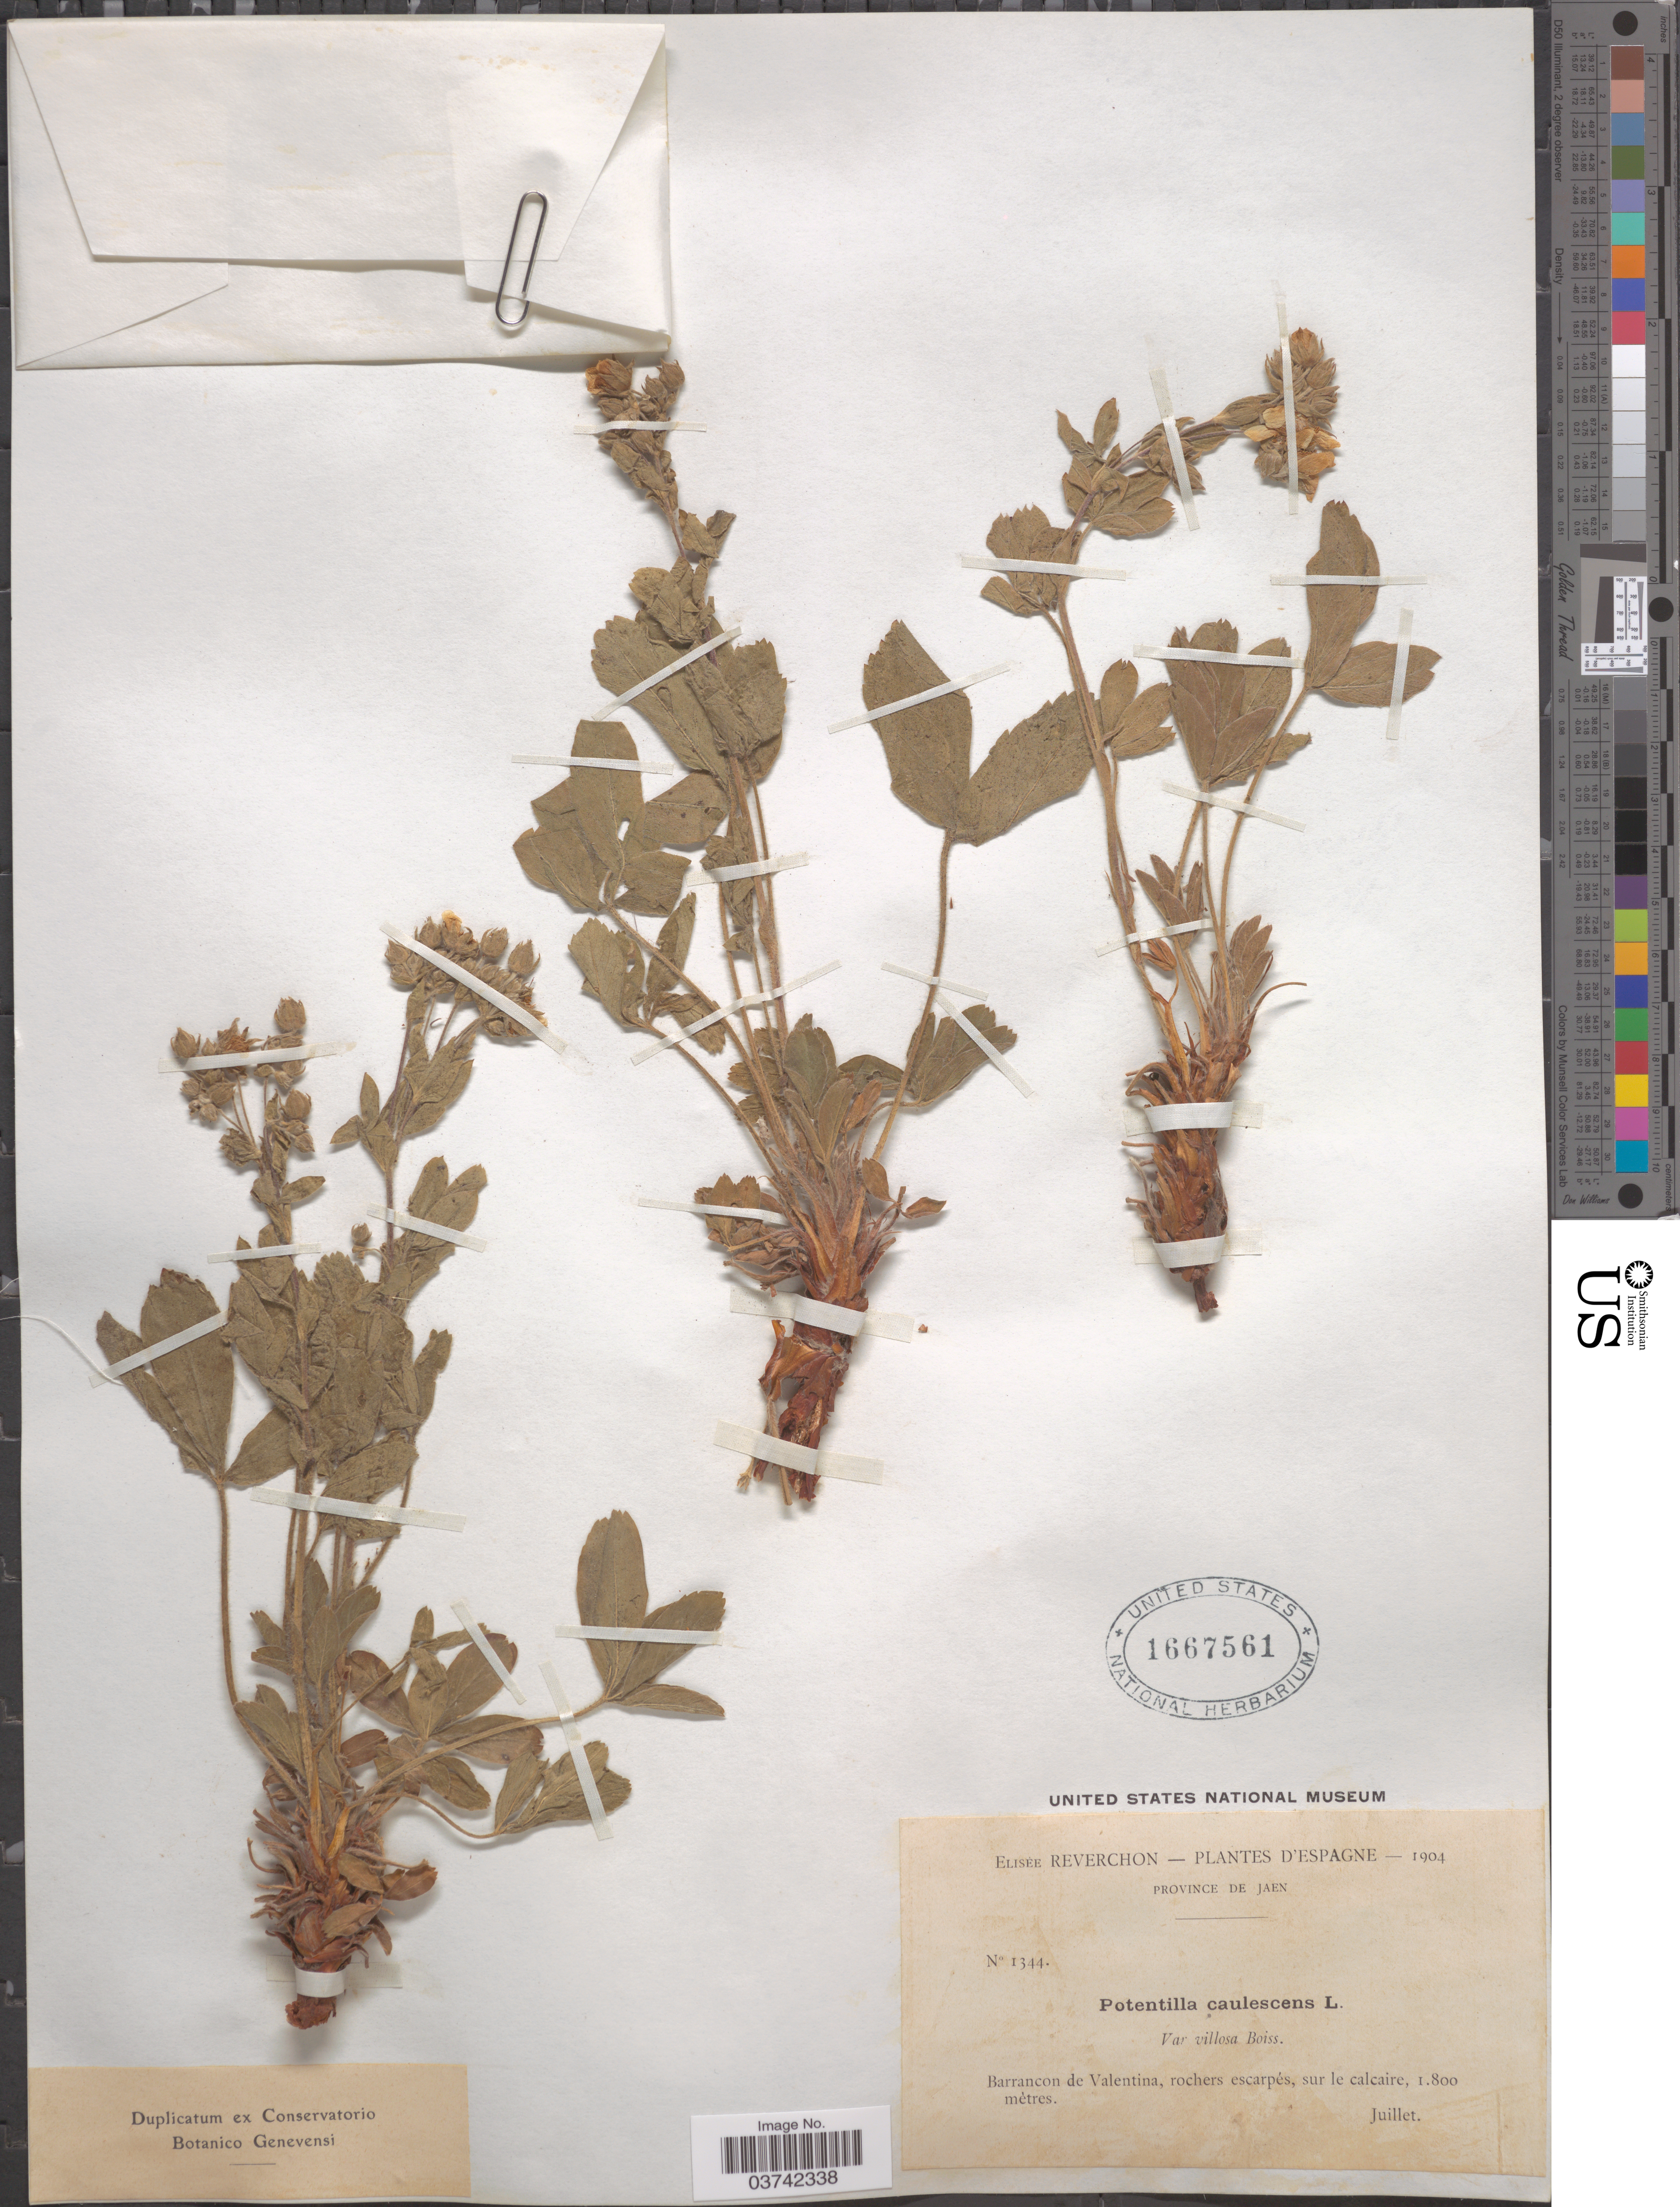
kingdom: Plantae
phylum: Tracheophyta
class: Magnoliopsida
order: Rosales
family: Rosaceae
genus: Potentilla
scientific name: Potentilla caulescens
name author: L.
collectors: E. Reverchon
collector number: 1344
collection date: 1904-07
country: Spain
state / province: Andalucía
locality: Espagne. Province de Jaen. Barrancon de Valentina.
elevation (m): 1800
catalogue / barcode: US 1667561